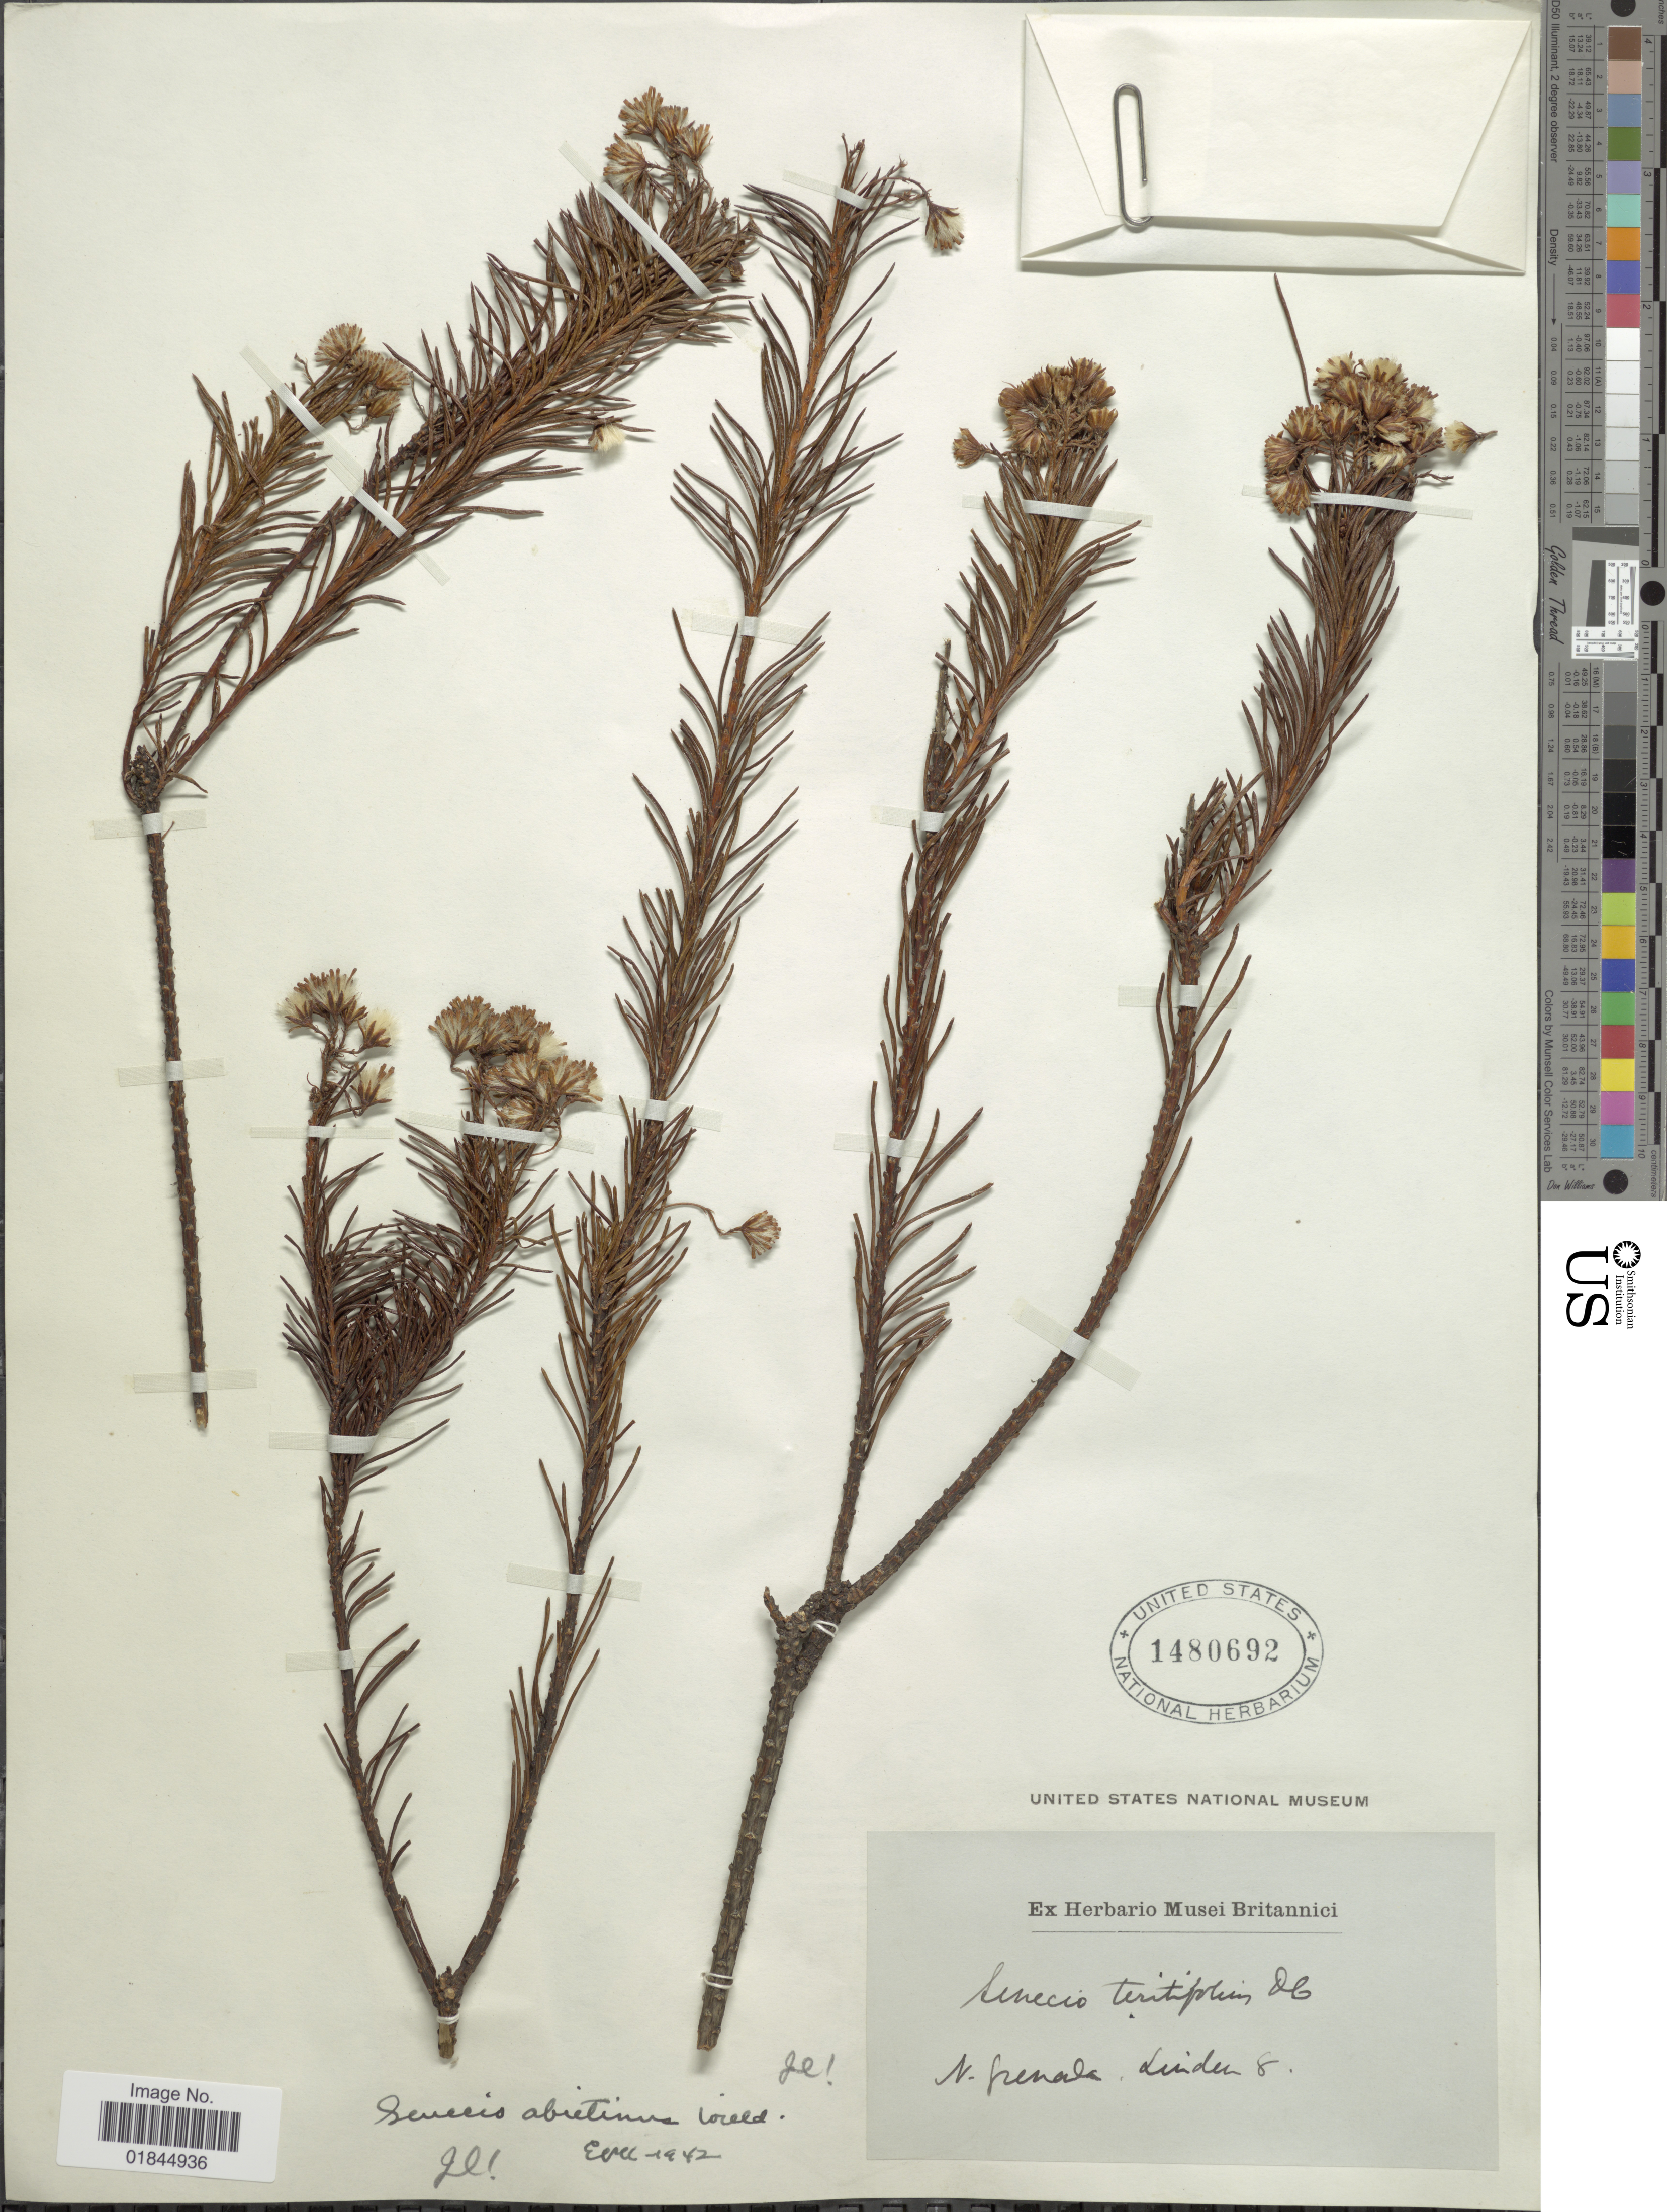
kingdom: Plantae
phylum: Tracheophyta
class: Magnoliopsida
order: Asterales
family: Asteraceae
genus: Pentacalia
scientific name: Pentacalia abietina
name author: (Willd. ex Wedd.) Cuatrec.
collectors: -- Linden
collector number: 8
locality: N. Grenada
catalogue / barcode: US 1480692